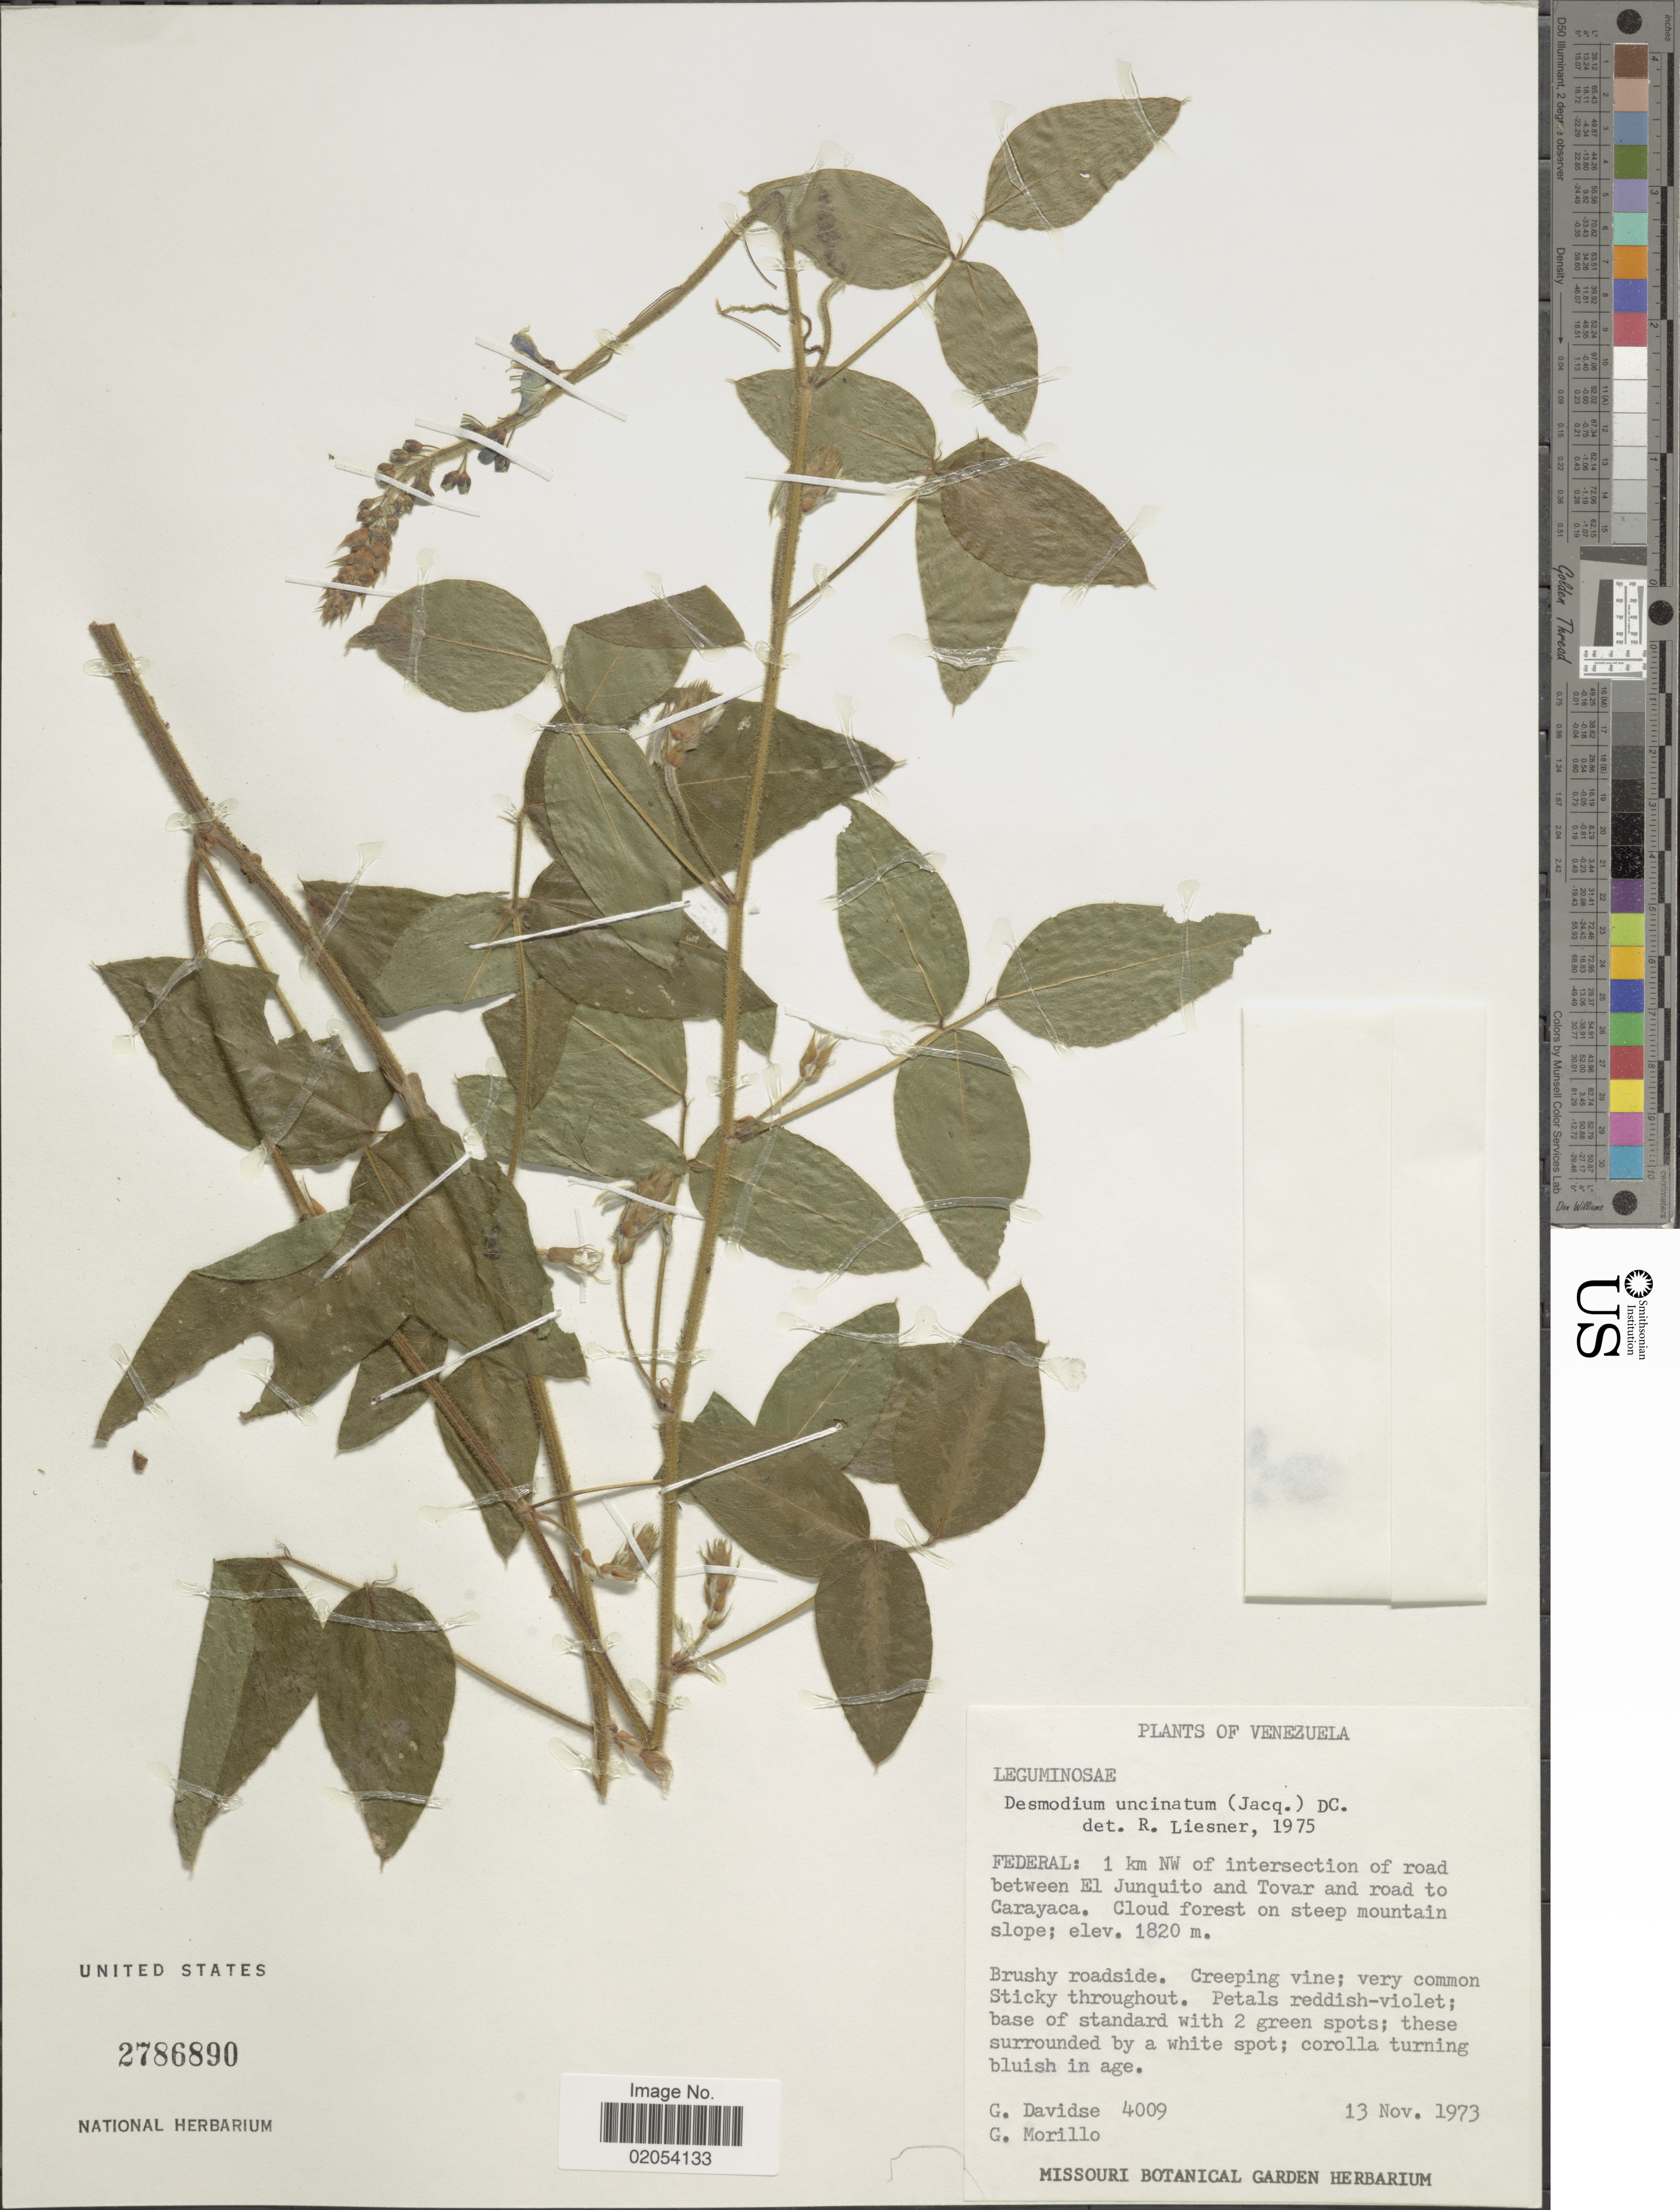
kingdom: Plantae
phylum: Tracheophyta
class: Magnoliopsida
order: Fabales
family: Fabaceae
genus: Desmodium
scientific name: Desmodium uncinatum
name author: (Jacq.) DC.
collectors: G. Davidse & G. Morillo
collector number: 4009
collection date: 1973-11-13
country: Venezuela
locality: Federal: 1 km NW of intersection of road between El Junquito and Tovar and road to Carayaca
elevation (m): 1820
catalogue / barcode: US 2786890